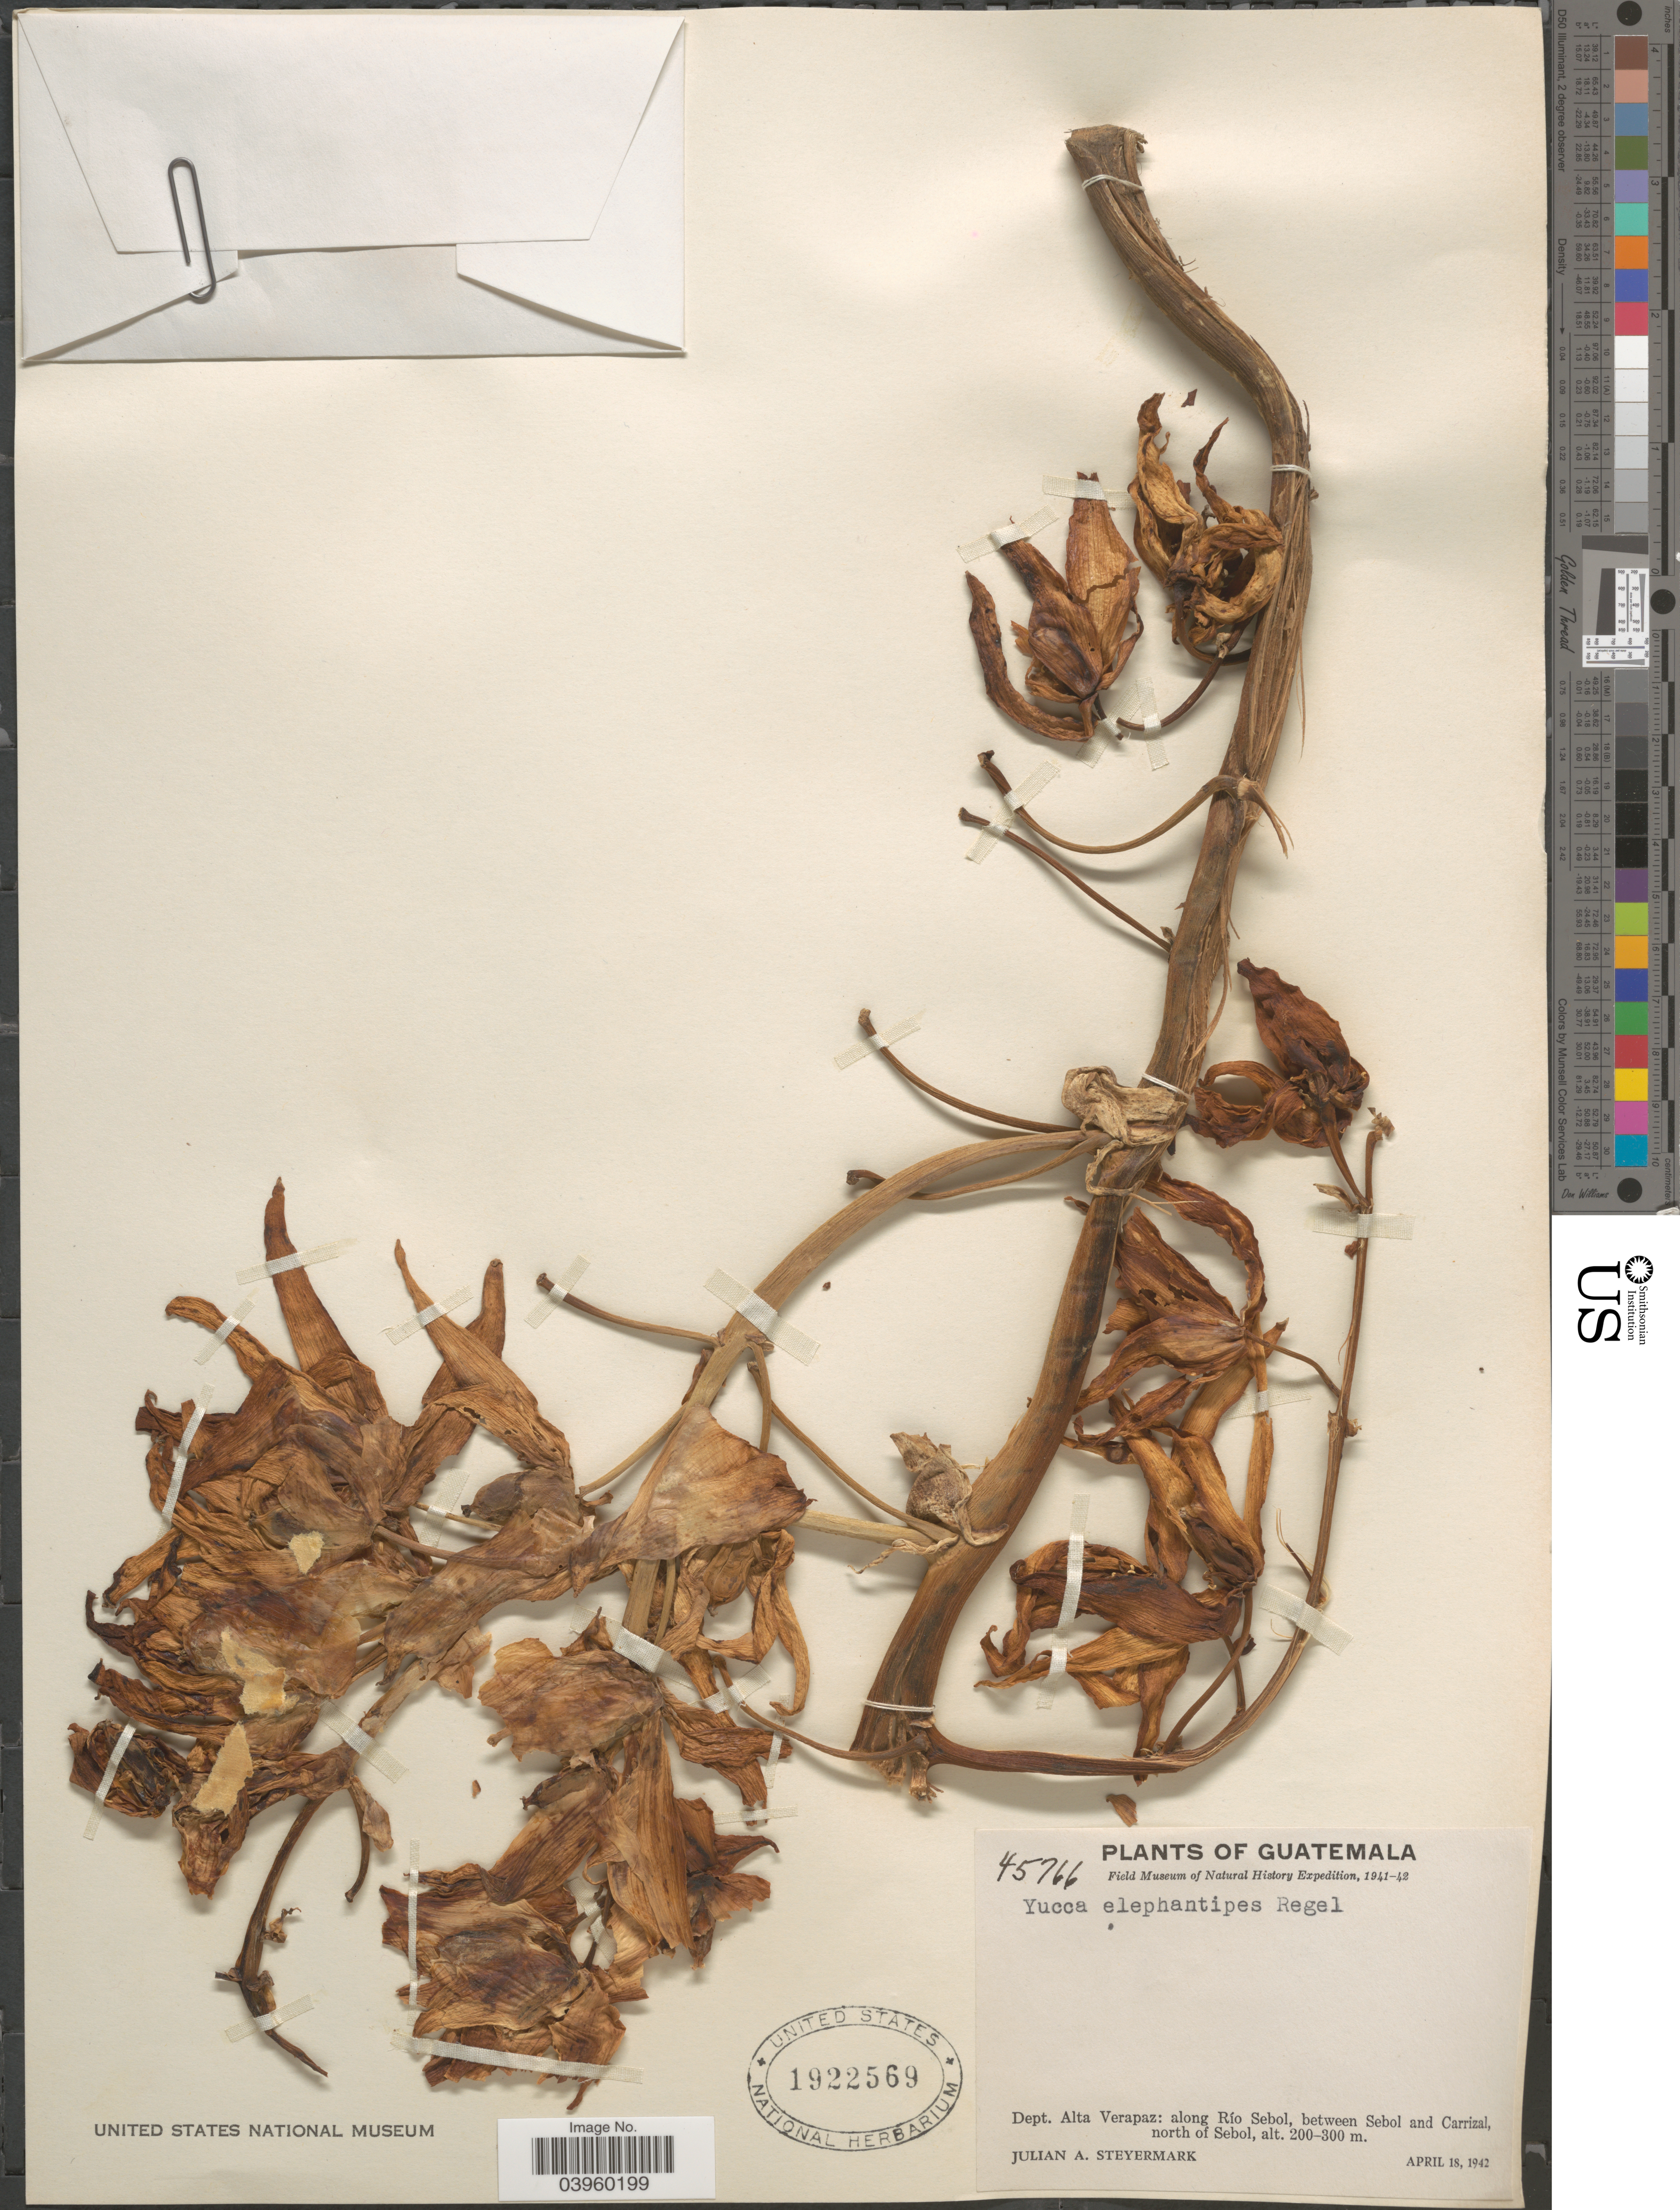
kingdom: Plantae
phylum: Tracheophyta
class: Liliopsida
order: Asparagales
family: Asparagaceae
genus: Yucca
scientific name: Yucca elephantipes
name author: Regel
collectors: J. Steyermark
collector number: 45766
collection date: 1942-04-18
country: Guatemala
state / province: Alta Verapaz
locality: Dept. Alta Verapaz: along Río Sebol, between Sebol and Carrizal, north of Sebol.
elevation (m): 200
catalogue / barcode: US 1922569